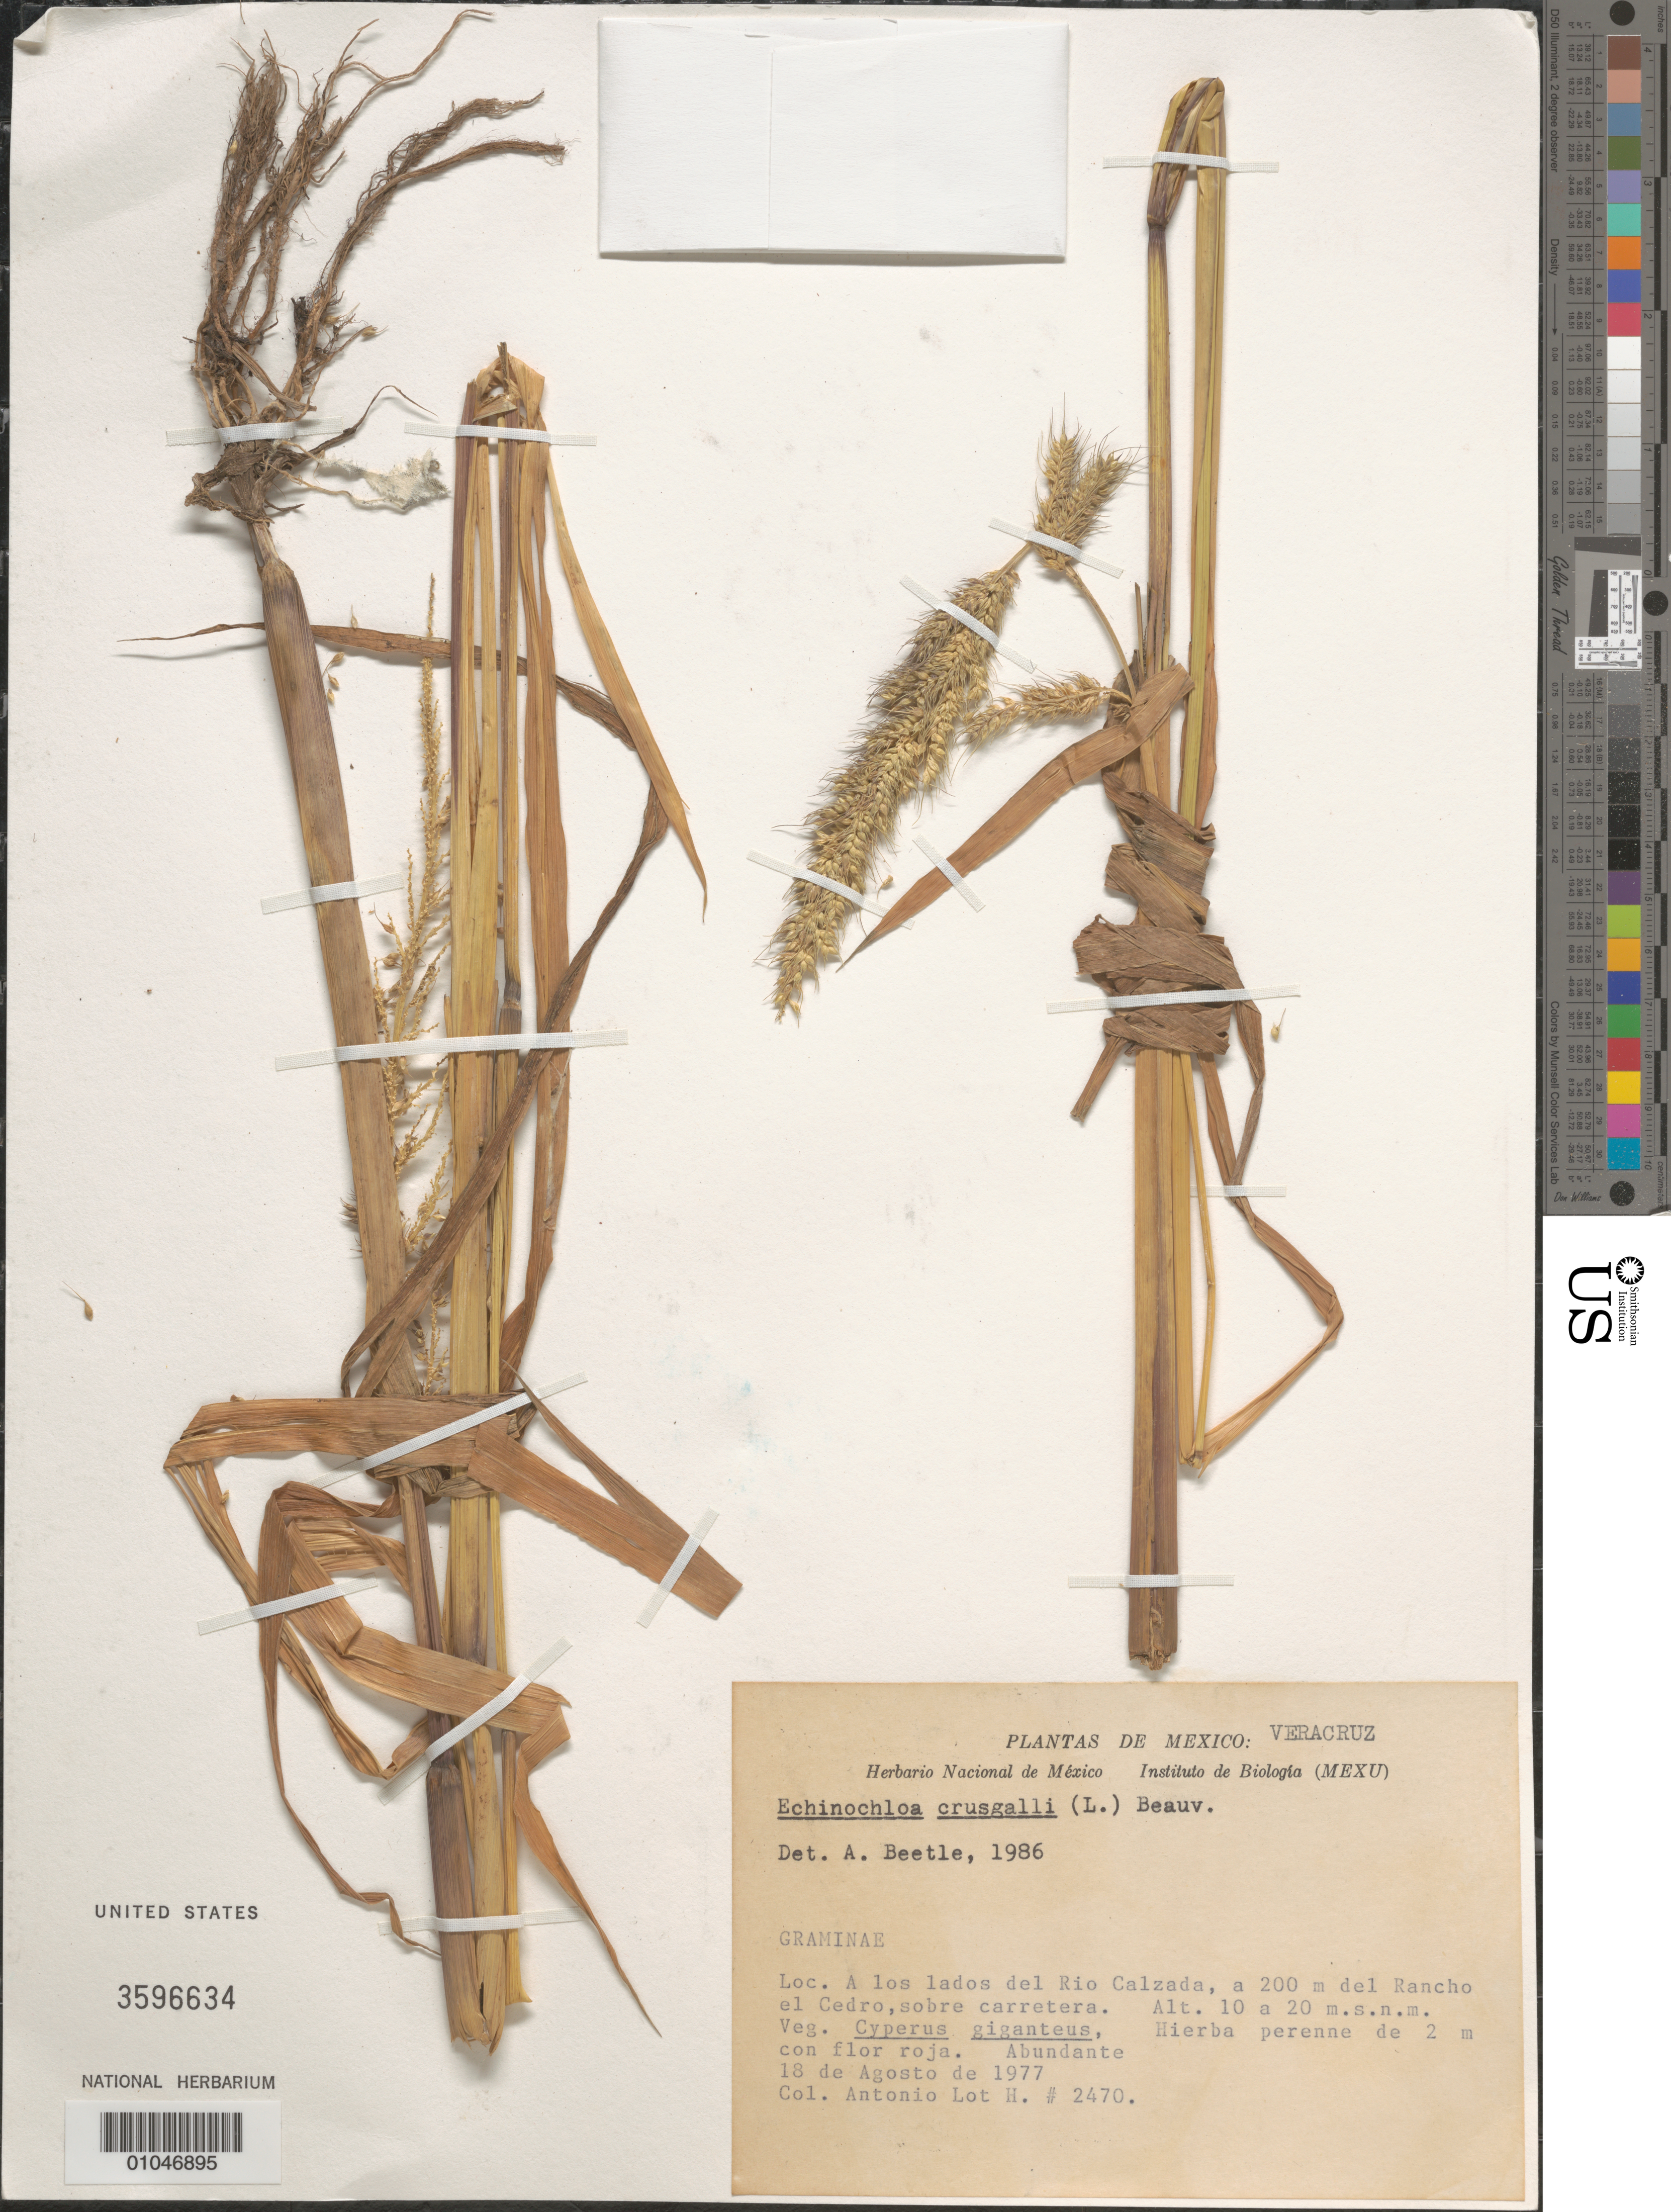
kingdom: Plantae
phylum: Tracheophyta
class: Liliopsida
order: Poales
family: Poaceae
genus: Echinochloa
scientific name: Echinochloa crus-galli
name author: (L.) P. Beauv.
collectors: A. Lot Helgueras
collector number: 2470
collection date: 1977-08-18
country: Mexico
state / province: Veracruz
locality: Reio Calzada, a 200 m del Rancho al Cedro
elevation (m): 20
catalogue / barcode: US 3596634